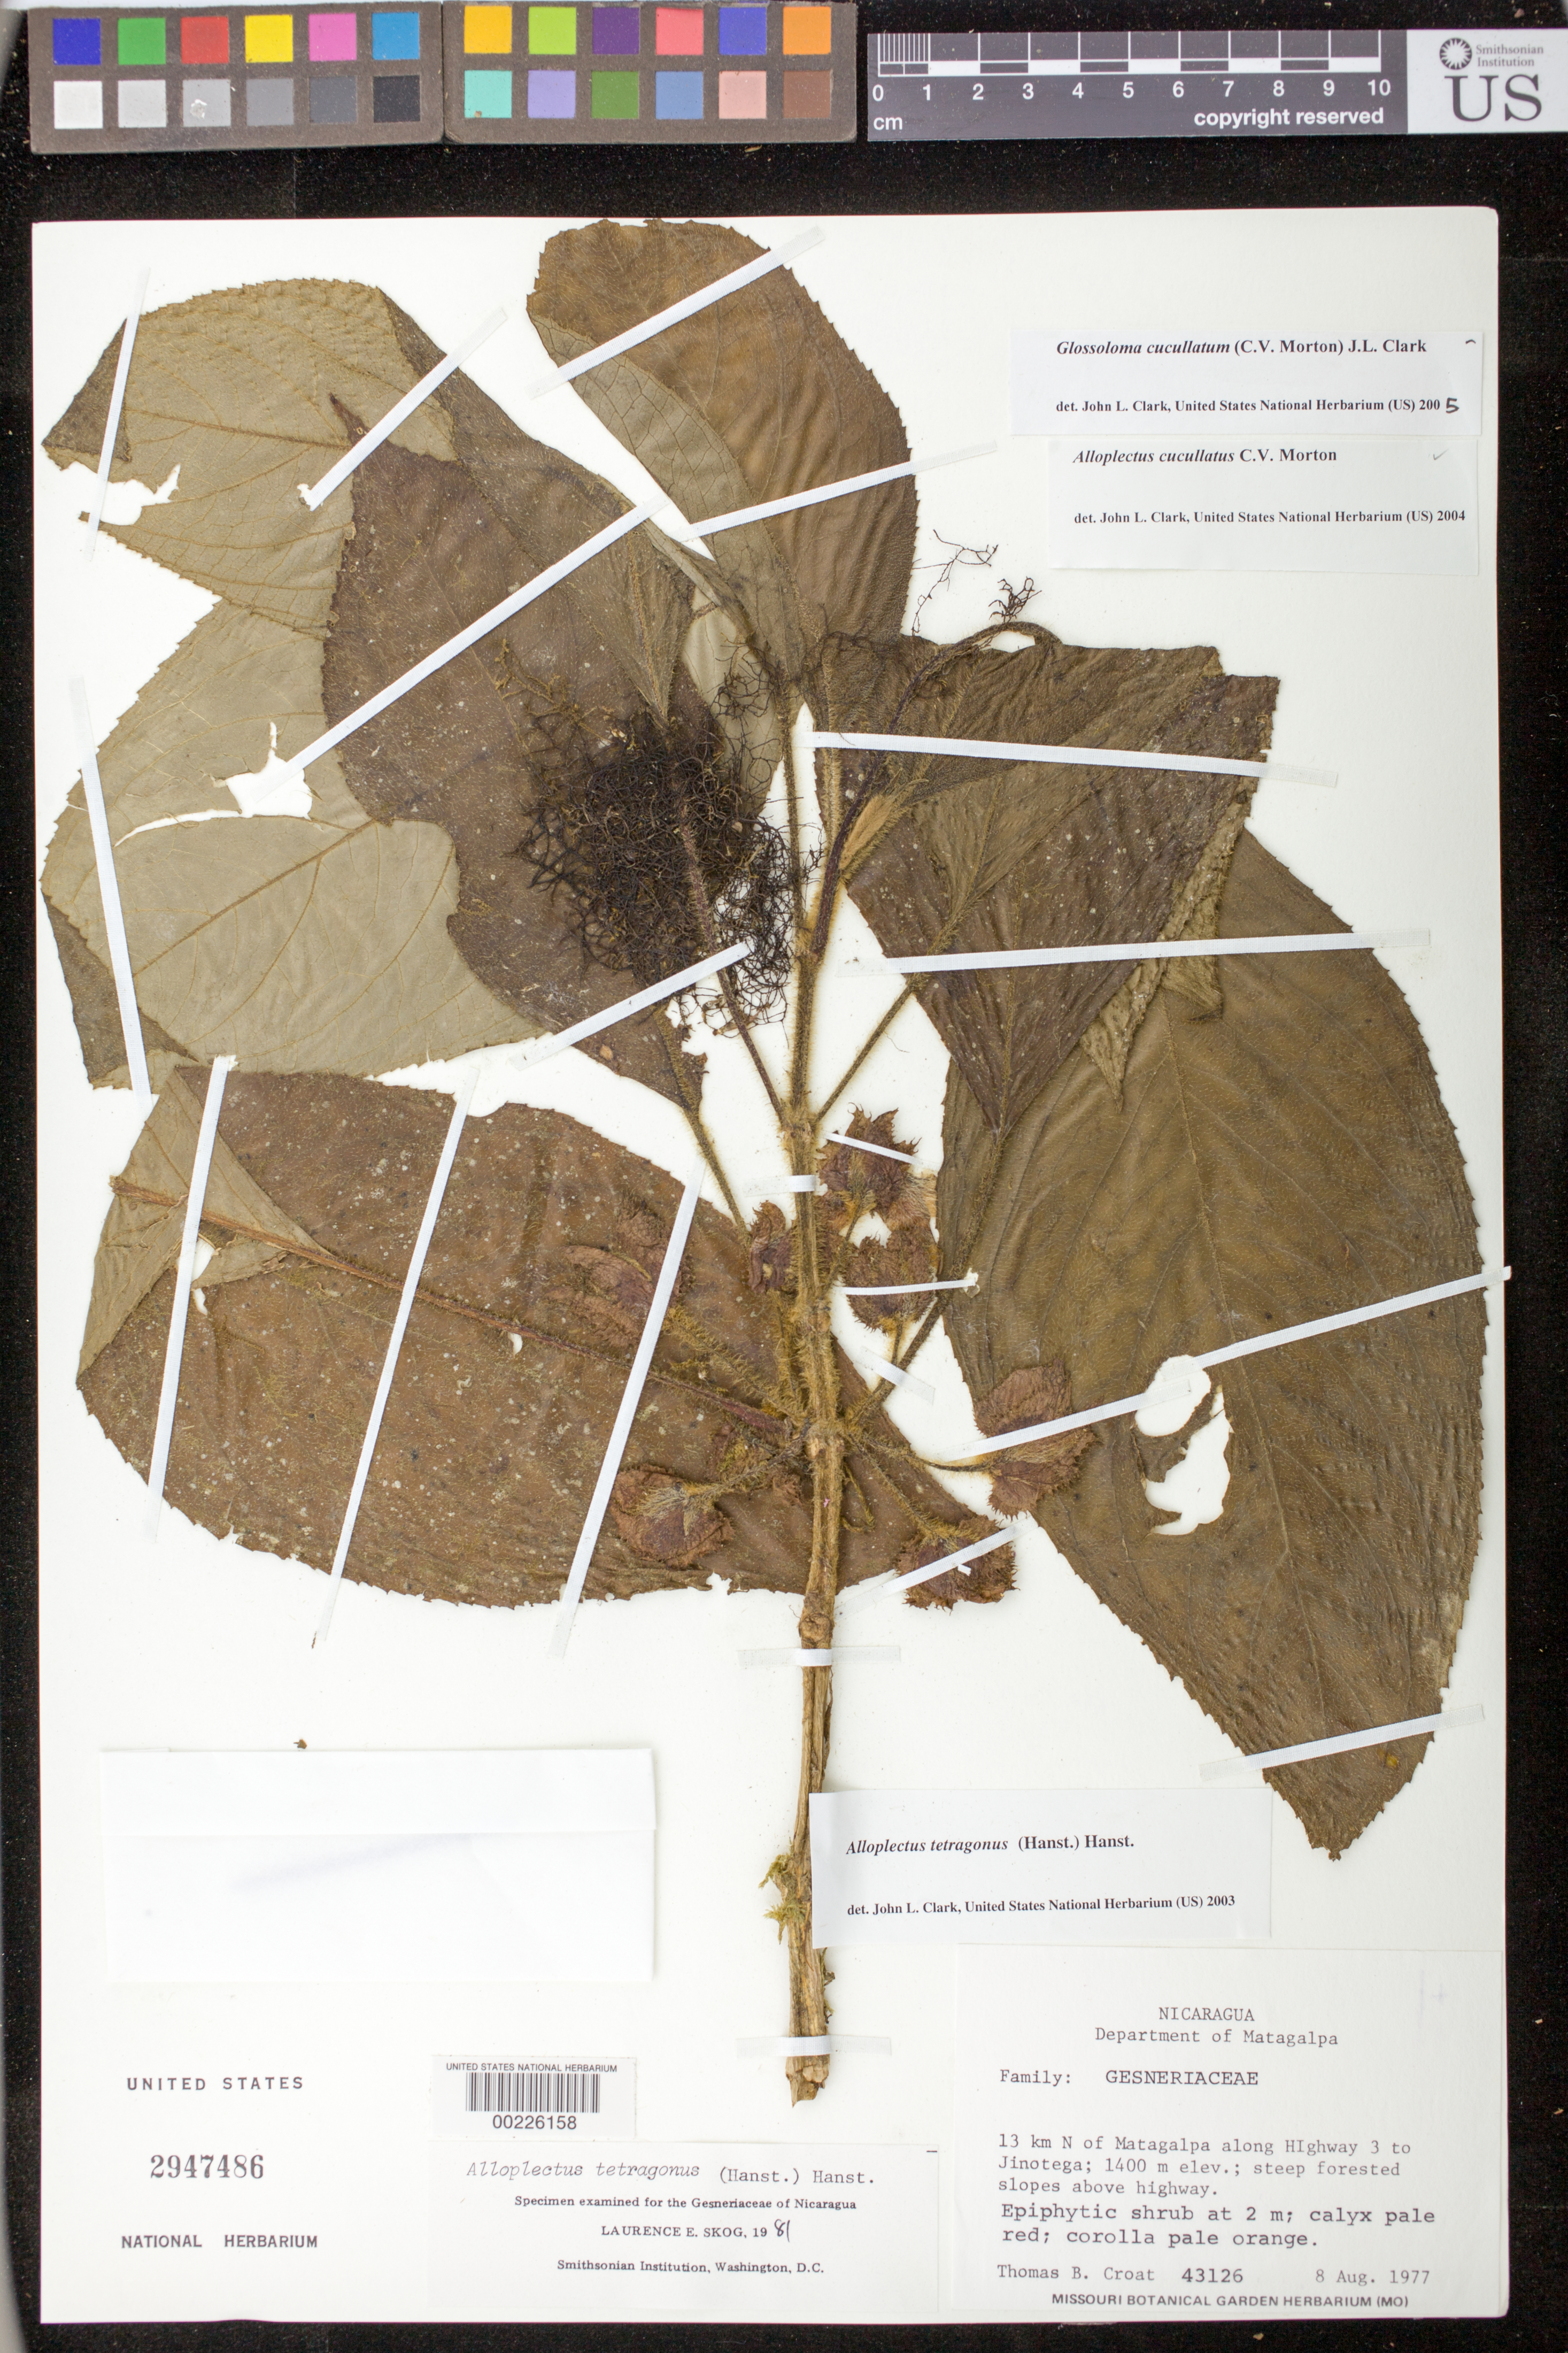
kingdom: Plantae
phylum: Tracheophyta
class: Magnoliopsida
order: Lamiales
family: Gesneriaceae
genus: Glossoloma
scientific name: Glossoloma cucullatum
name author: (C.V. Morton) J.L. Clark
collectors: T. B. Croat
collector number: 43126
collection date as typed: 08 Aug 1977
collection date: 1977-08-08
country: Nicaragua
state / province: Matagalpa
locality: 13 km N of Matagalpa along highway 3 to Jinotega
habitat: Steep forested slopes above highway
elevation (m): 1400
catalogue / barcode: US 2947486